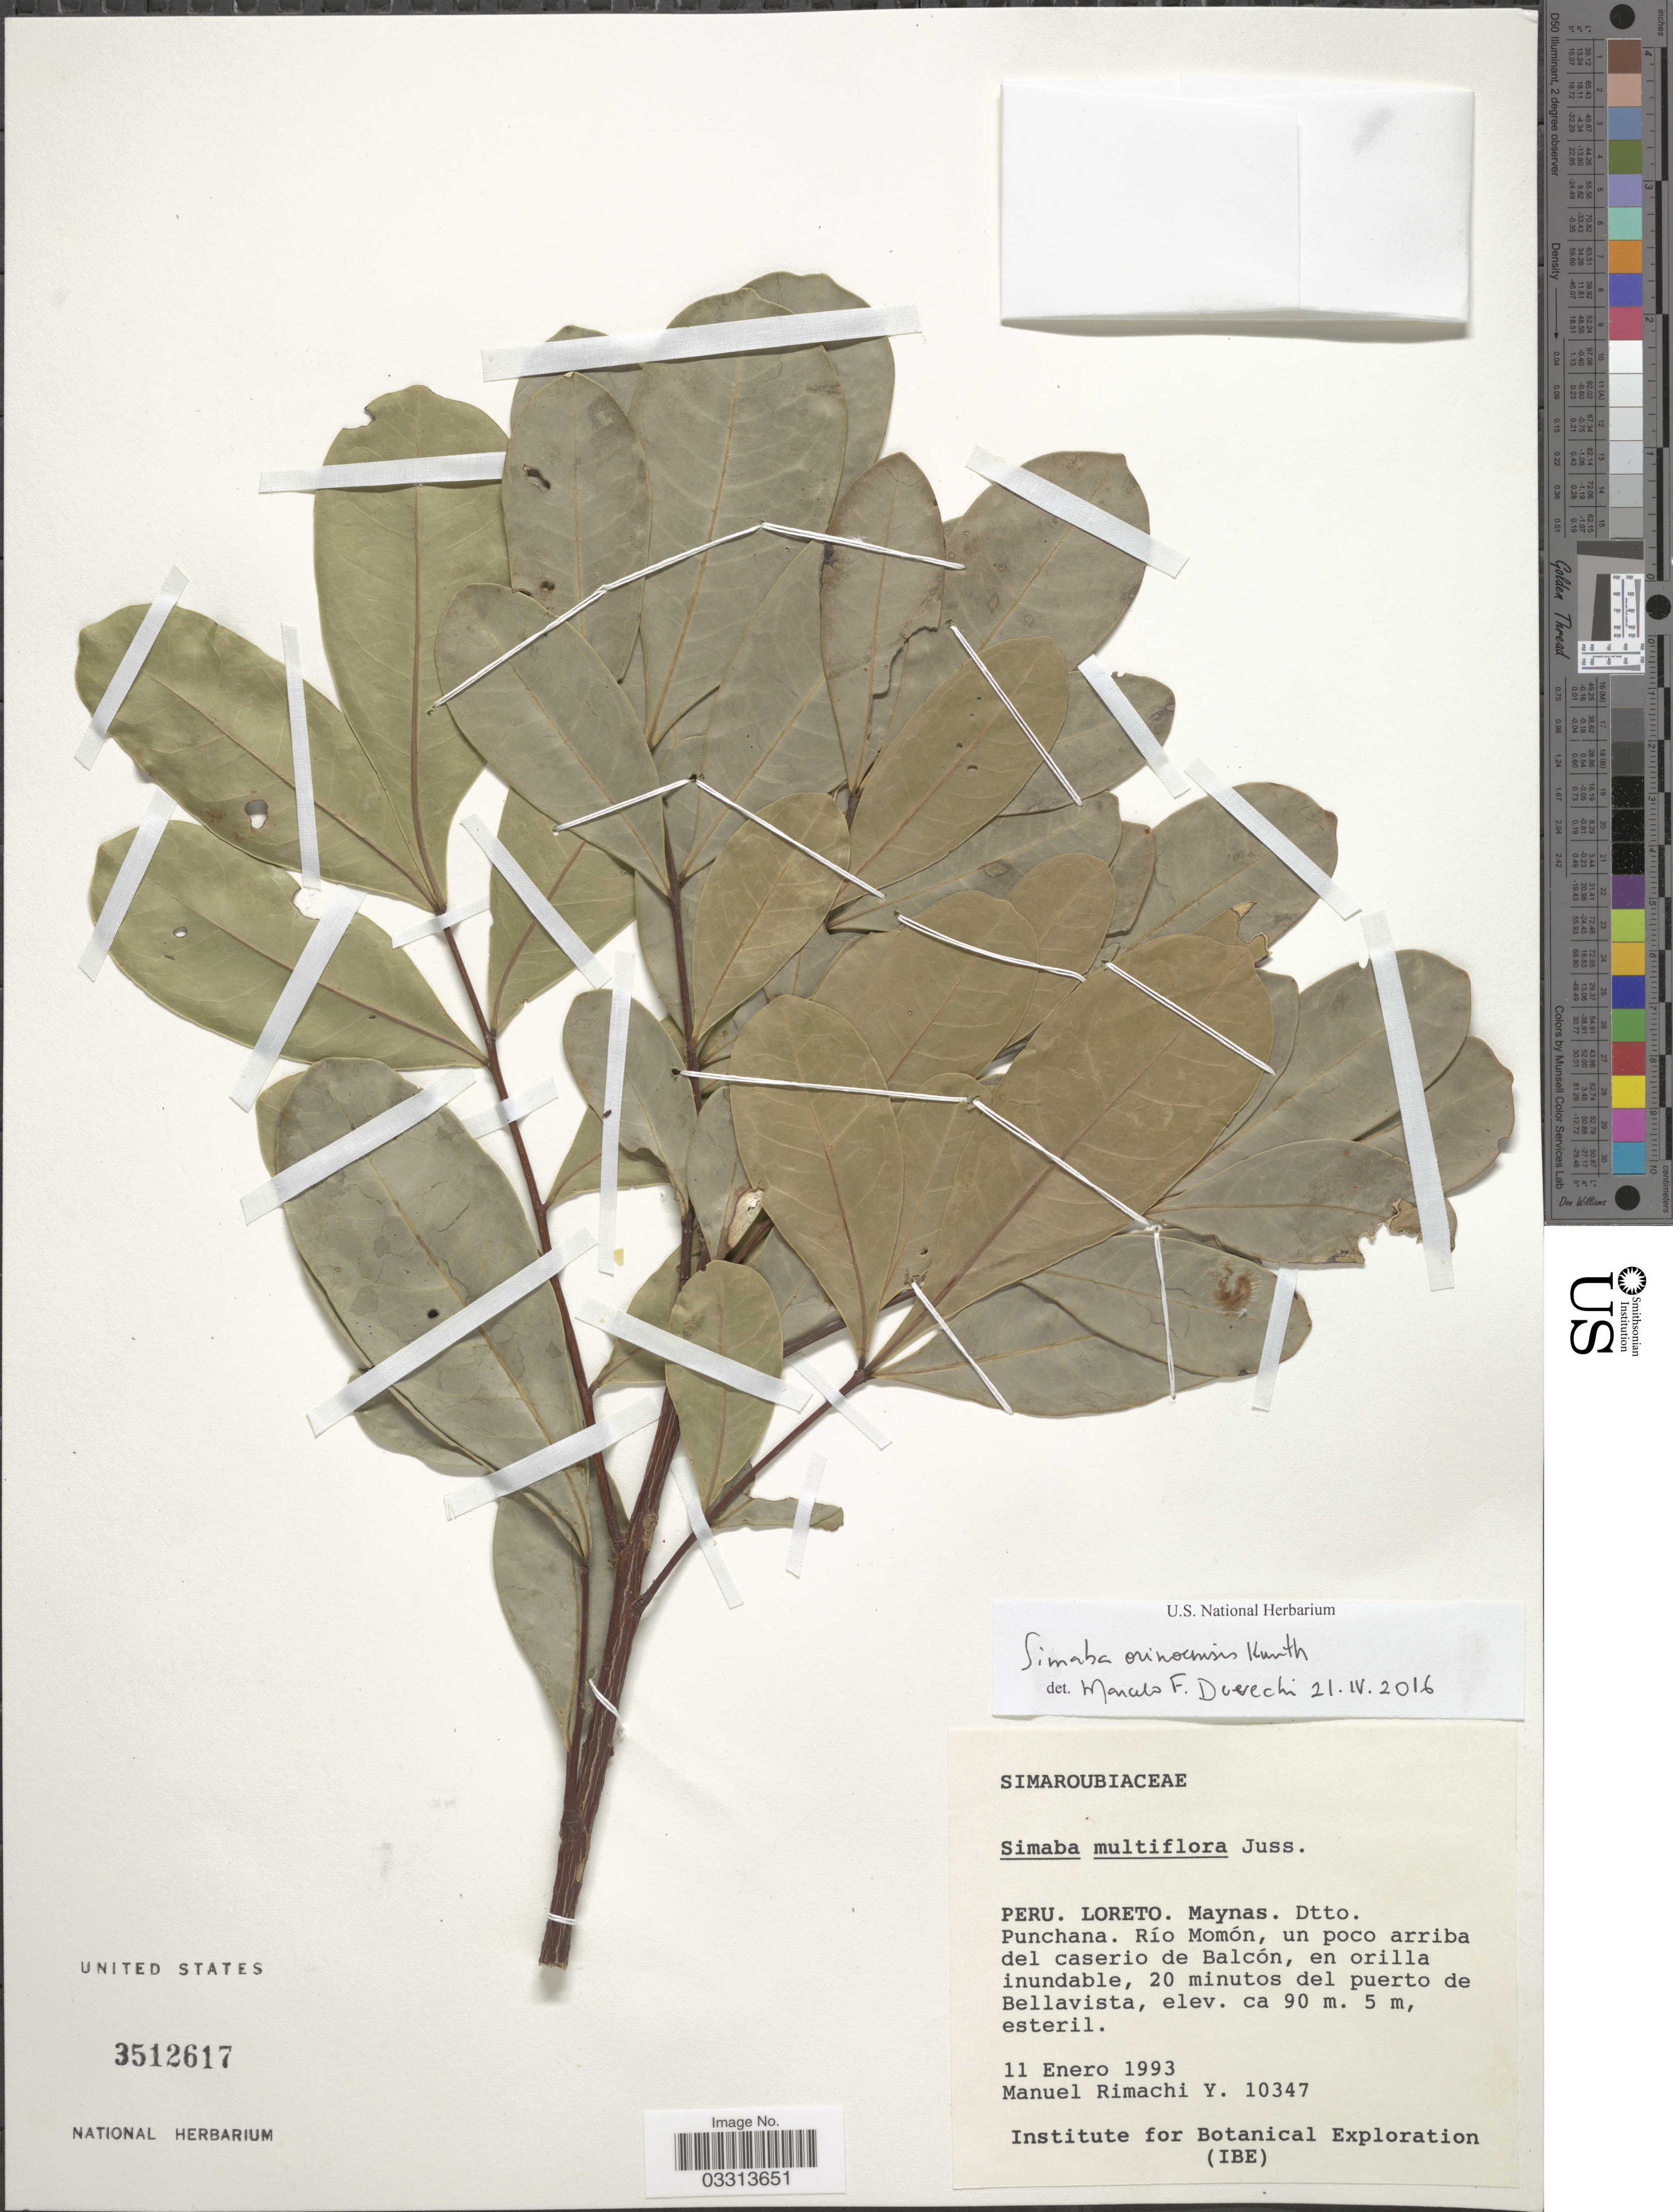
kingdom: Plantae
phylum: Tracheophyta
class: Magnoliopsida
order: Sapindales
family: Simaroubaceae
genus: Simaba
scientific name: Simaba orinocensis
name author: Kunth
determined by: Devecchi, M. F.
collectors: M. Rimachi Y.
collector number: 10347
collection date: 1993-01-11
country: Peru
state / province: Loreto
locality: Maynas, Dtto. Punchana. Río Momón, un poco arriba del caserio de Balcón, en orilla inundable, 20 minutos del puerto de Bellavista.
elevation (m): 90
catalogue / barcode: US 3512617